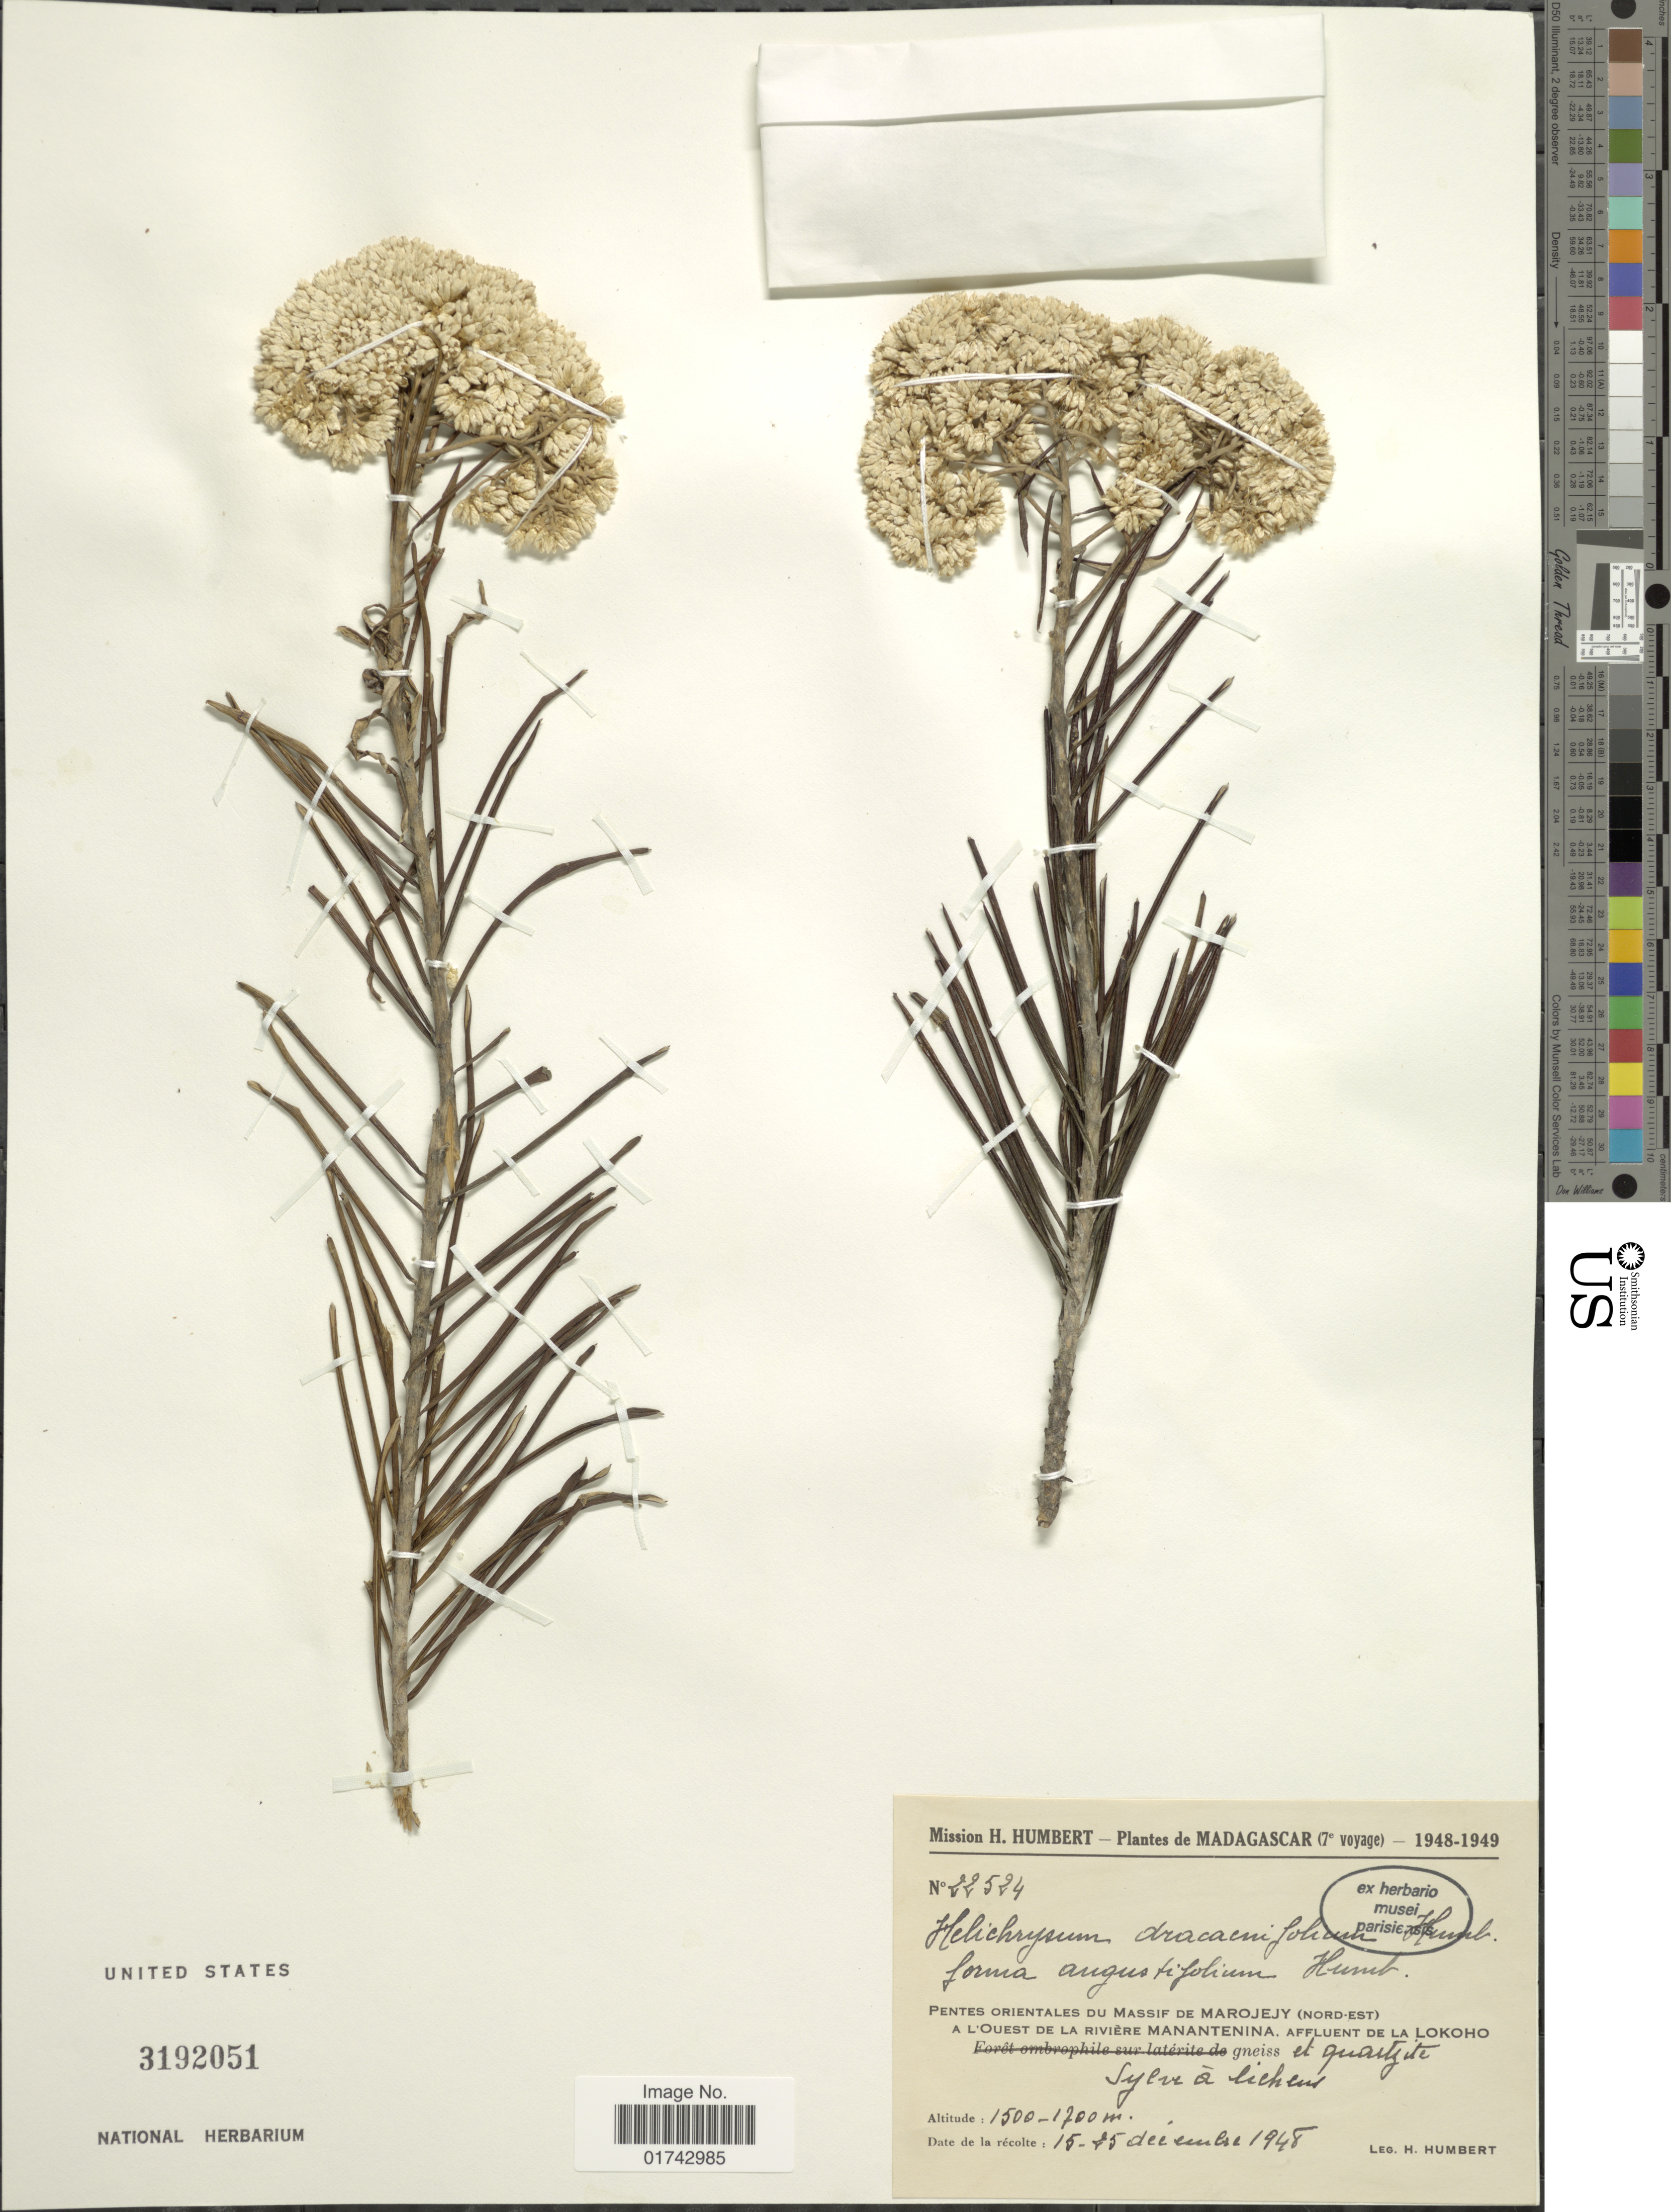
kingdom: Plantae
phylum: Tracheophyta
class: Magnoliopsida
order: Asterales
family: Asteraceae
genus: Helichrysum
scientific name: Helichrysum dracaenifolium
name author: Humbert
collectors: H. Humbert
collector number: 22524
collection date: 1948-12-15/1948-12-25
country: Madagascar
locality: Pentes Orientales du Massif de Marojejy (Nord-Est), A L'Ouest de la Riviere Manantenina, Affluent de la Lokoho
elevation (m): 1500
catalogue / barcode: US 3192051